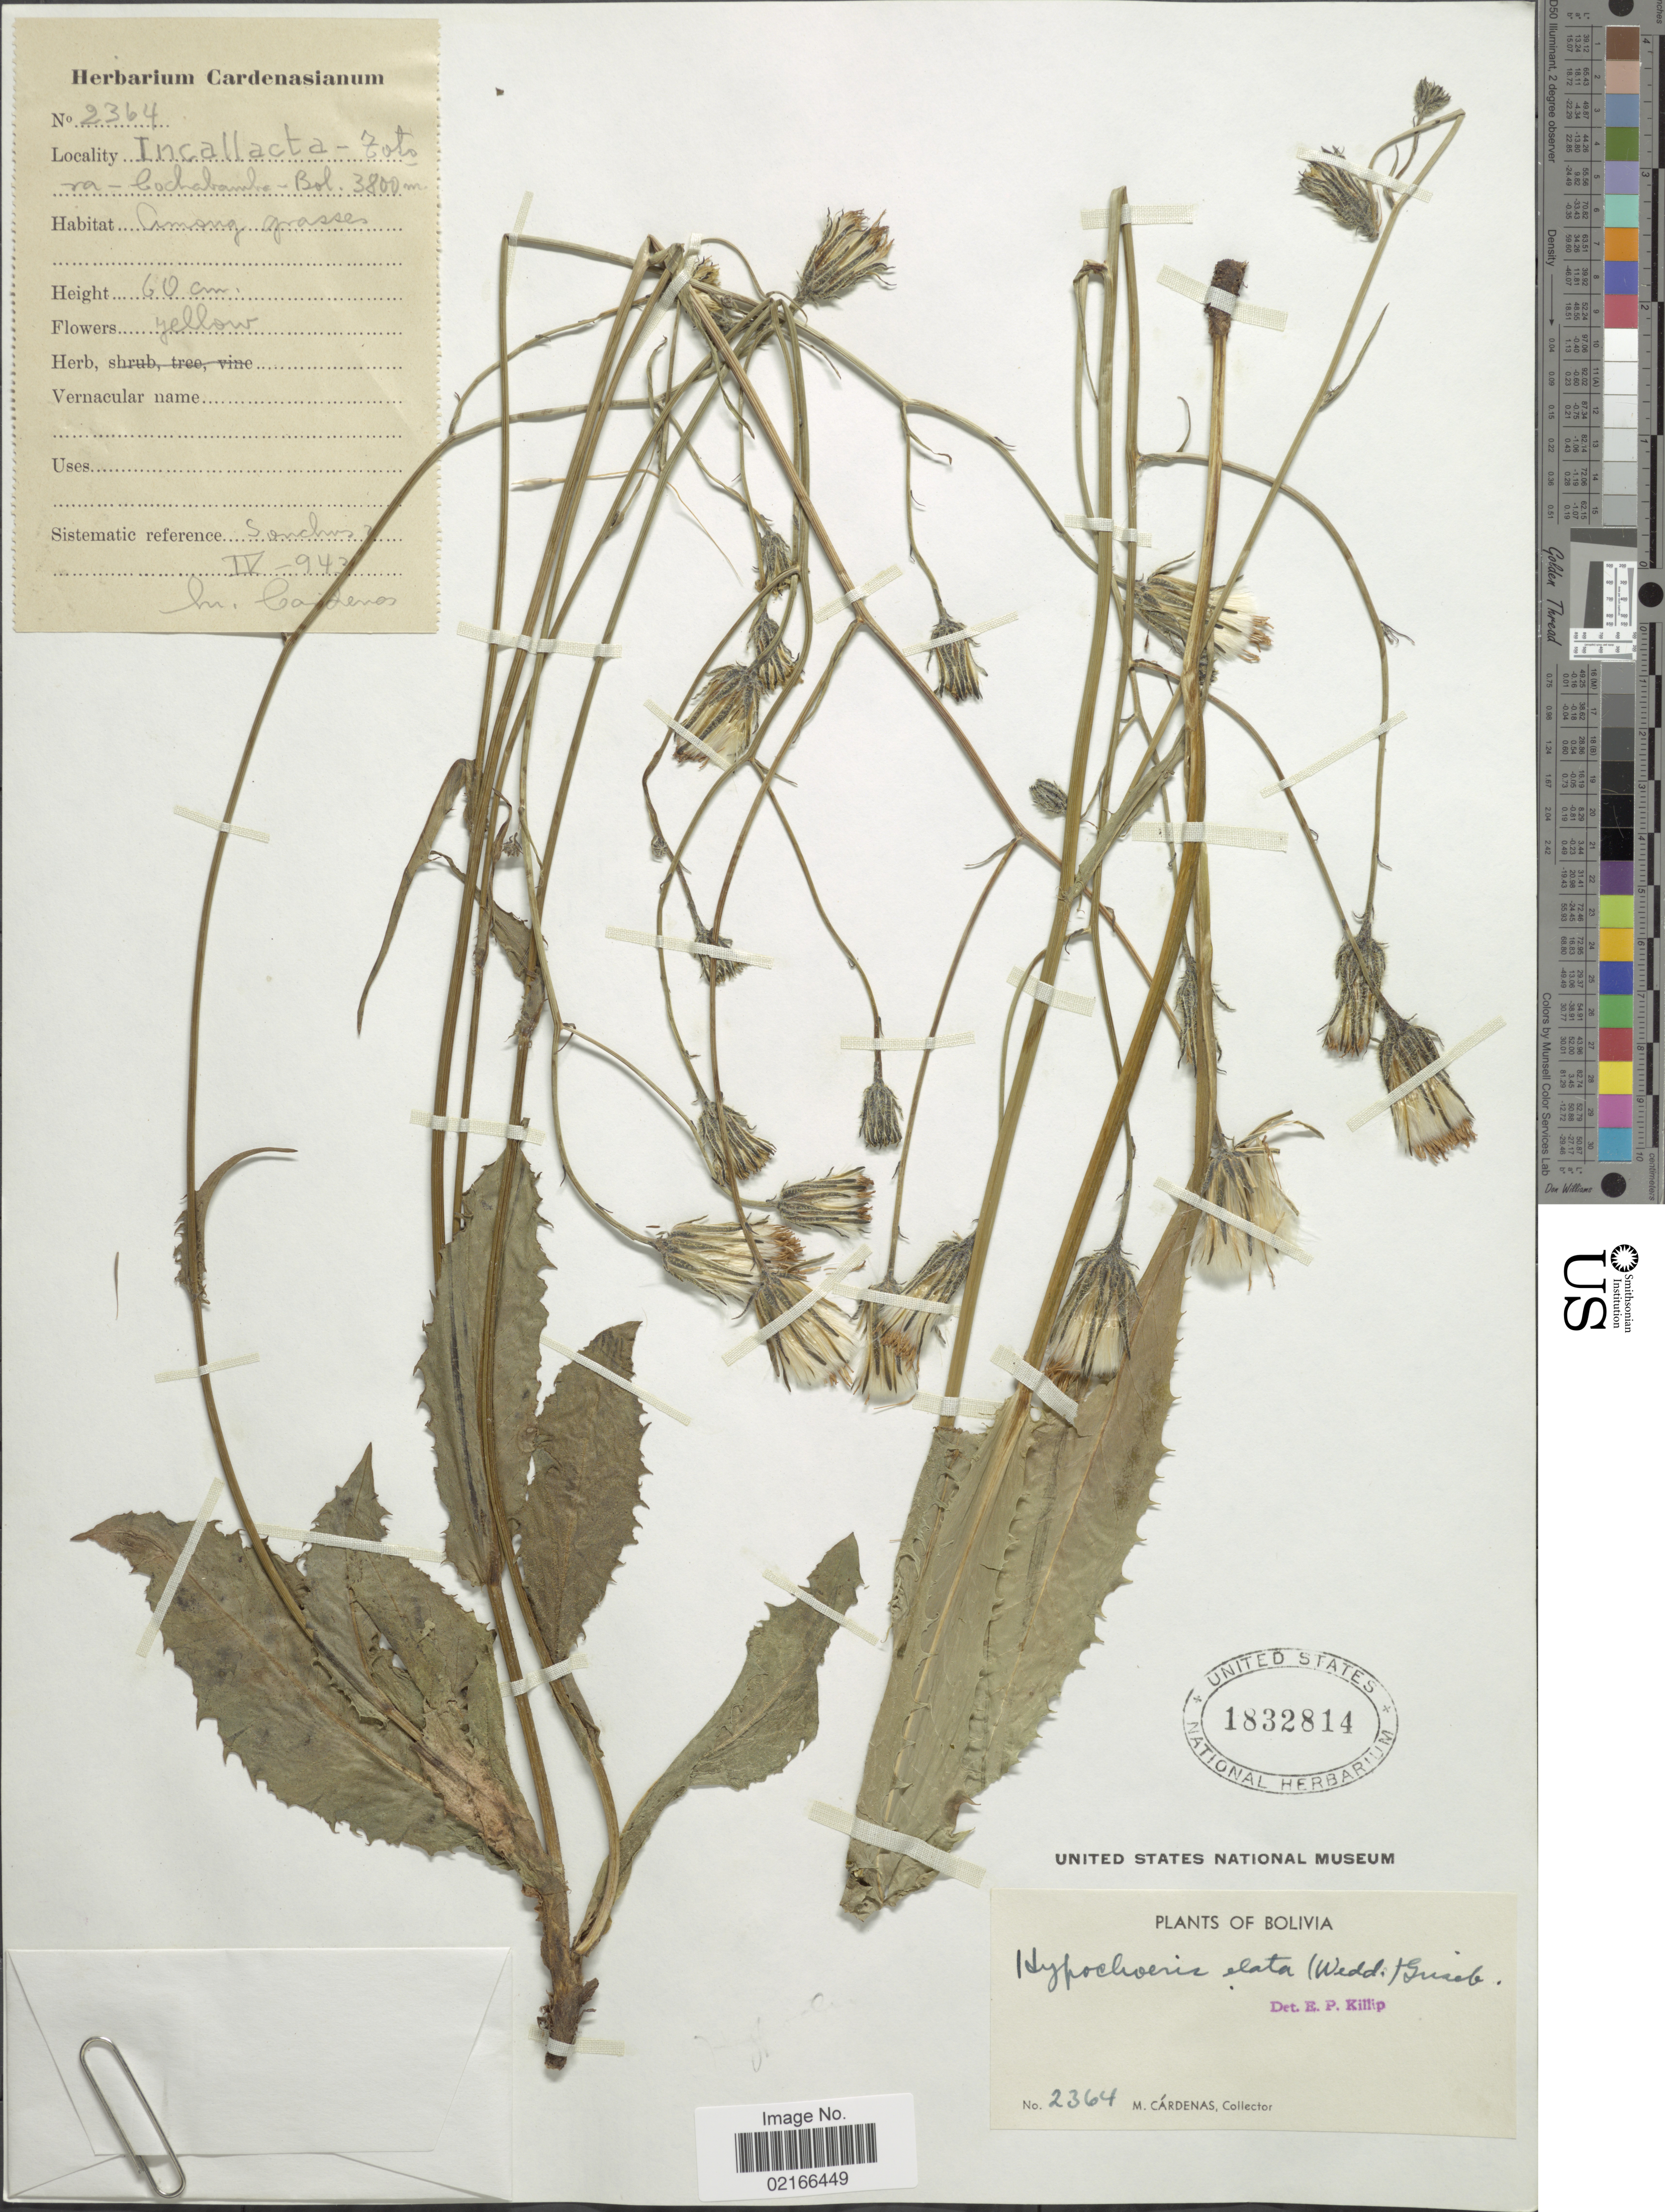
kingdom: Plantae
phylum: Tracheophyta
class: Magnoliopsida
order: Asterales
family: Asteraceae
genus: Hypochaeris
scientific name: Hypochaeris elata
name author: (Wedd.) Griseb.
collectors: M. Cárdenas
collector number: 2364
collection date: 1943-04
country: Bolivia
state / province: Cochabamba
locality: Incallacta. Totora. Among grasses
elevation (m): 3800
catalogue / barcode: US 1832814